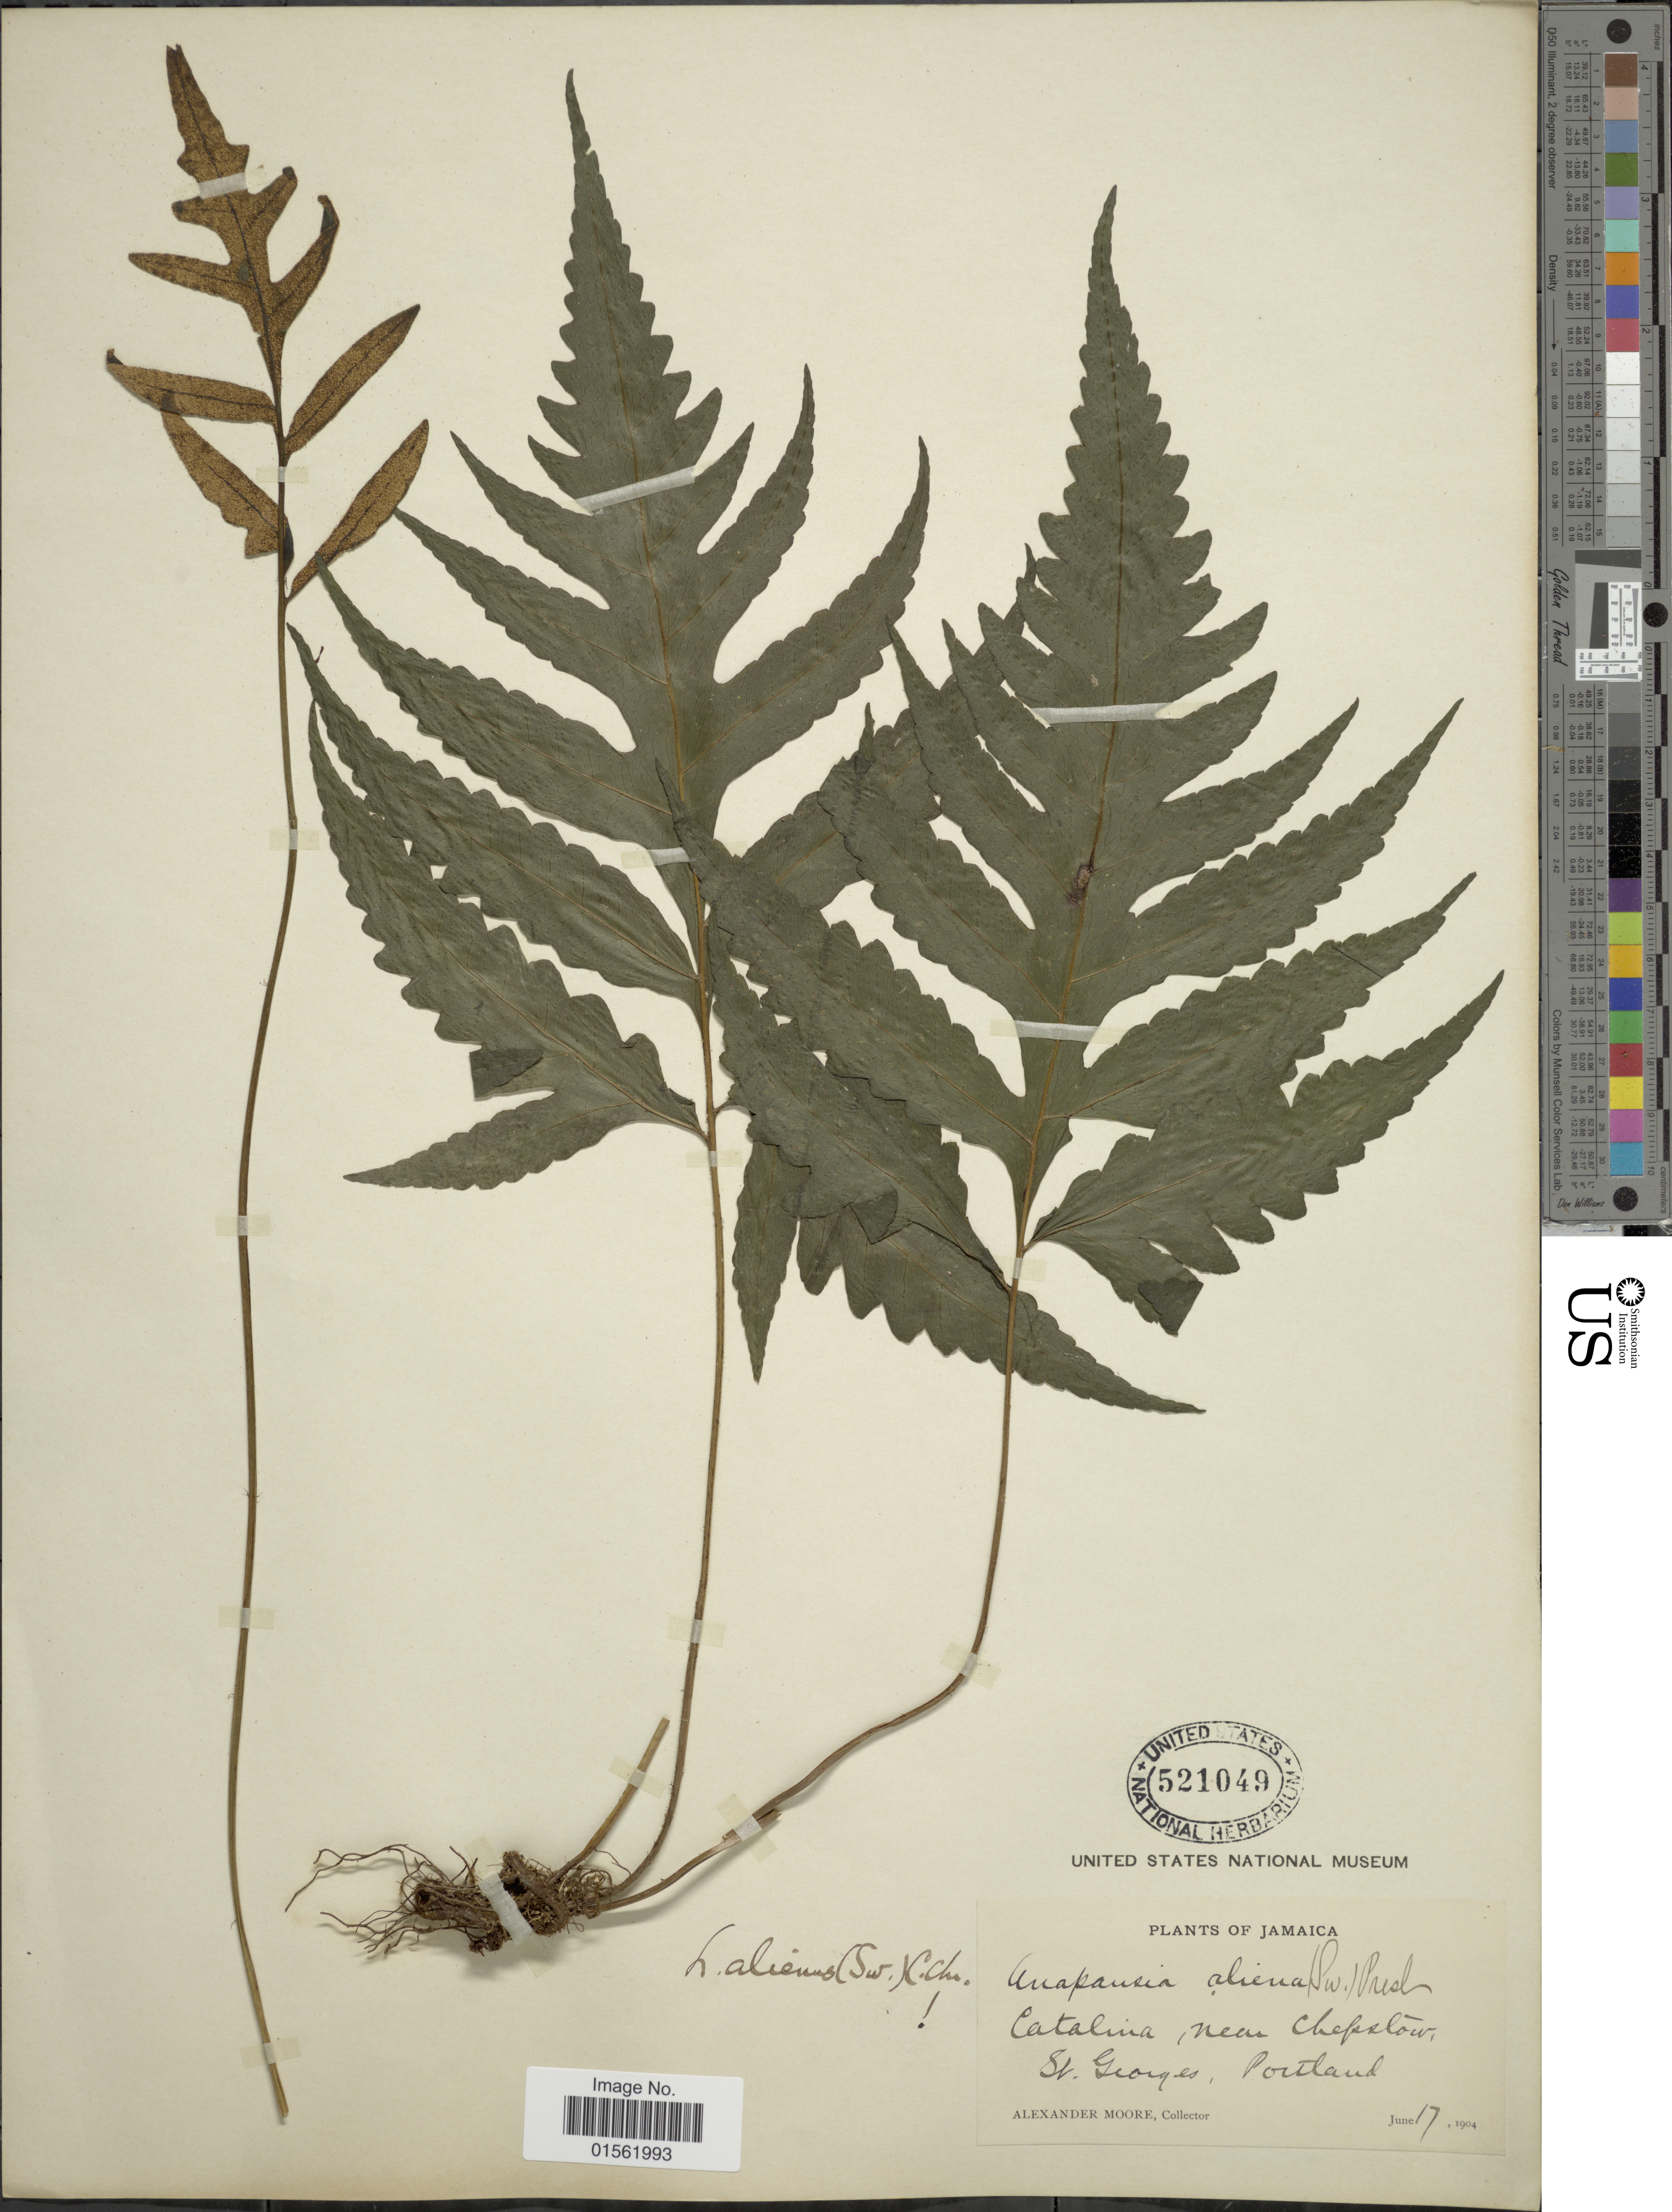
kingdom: Plantae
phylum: Tracheophyta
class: Polypodiopsida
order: Polypodiales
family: Dryopteridaceae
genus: Bolbitis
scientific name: Bolbitis aliena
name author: (Sw.) Alston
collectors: A. Moore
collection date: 1904-06-17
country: Jamaica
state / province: Portland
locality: Catalina, near Chepstow, St. Georges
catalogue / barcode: US 521049